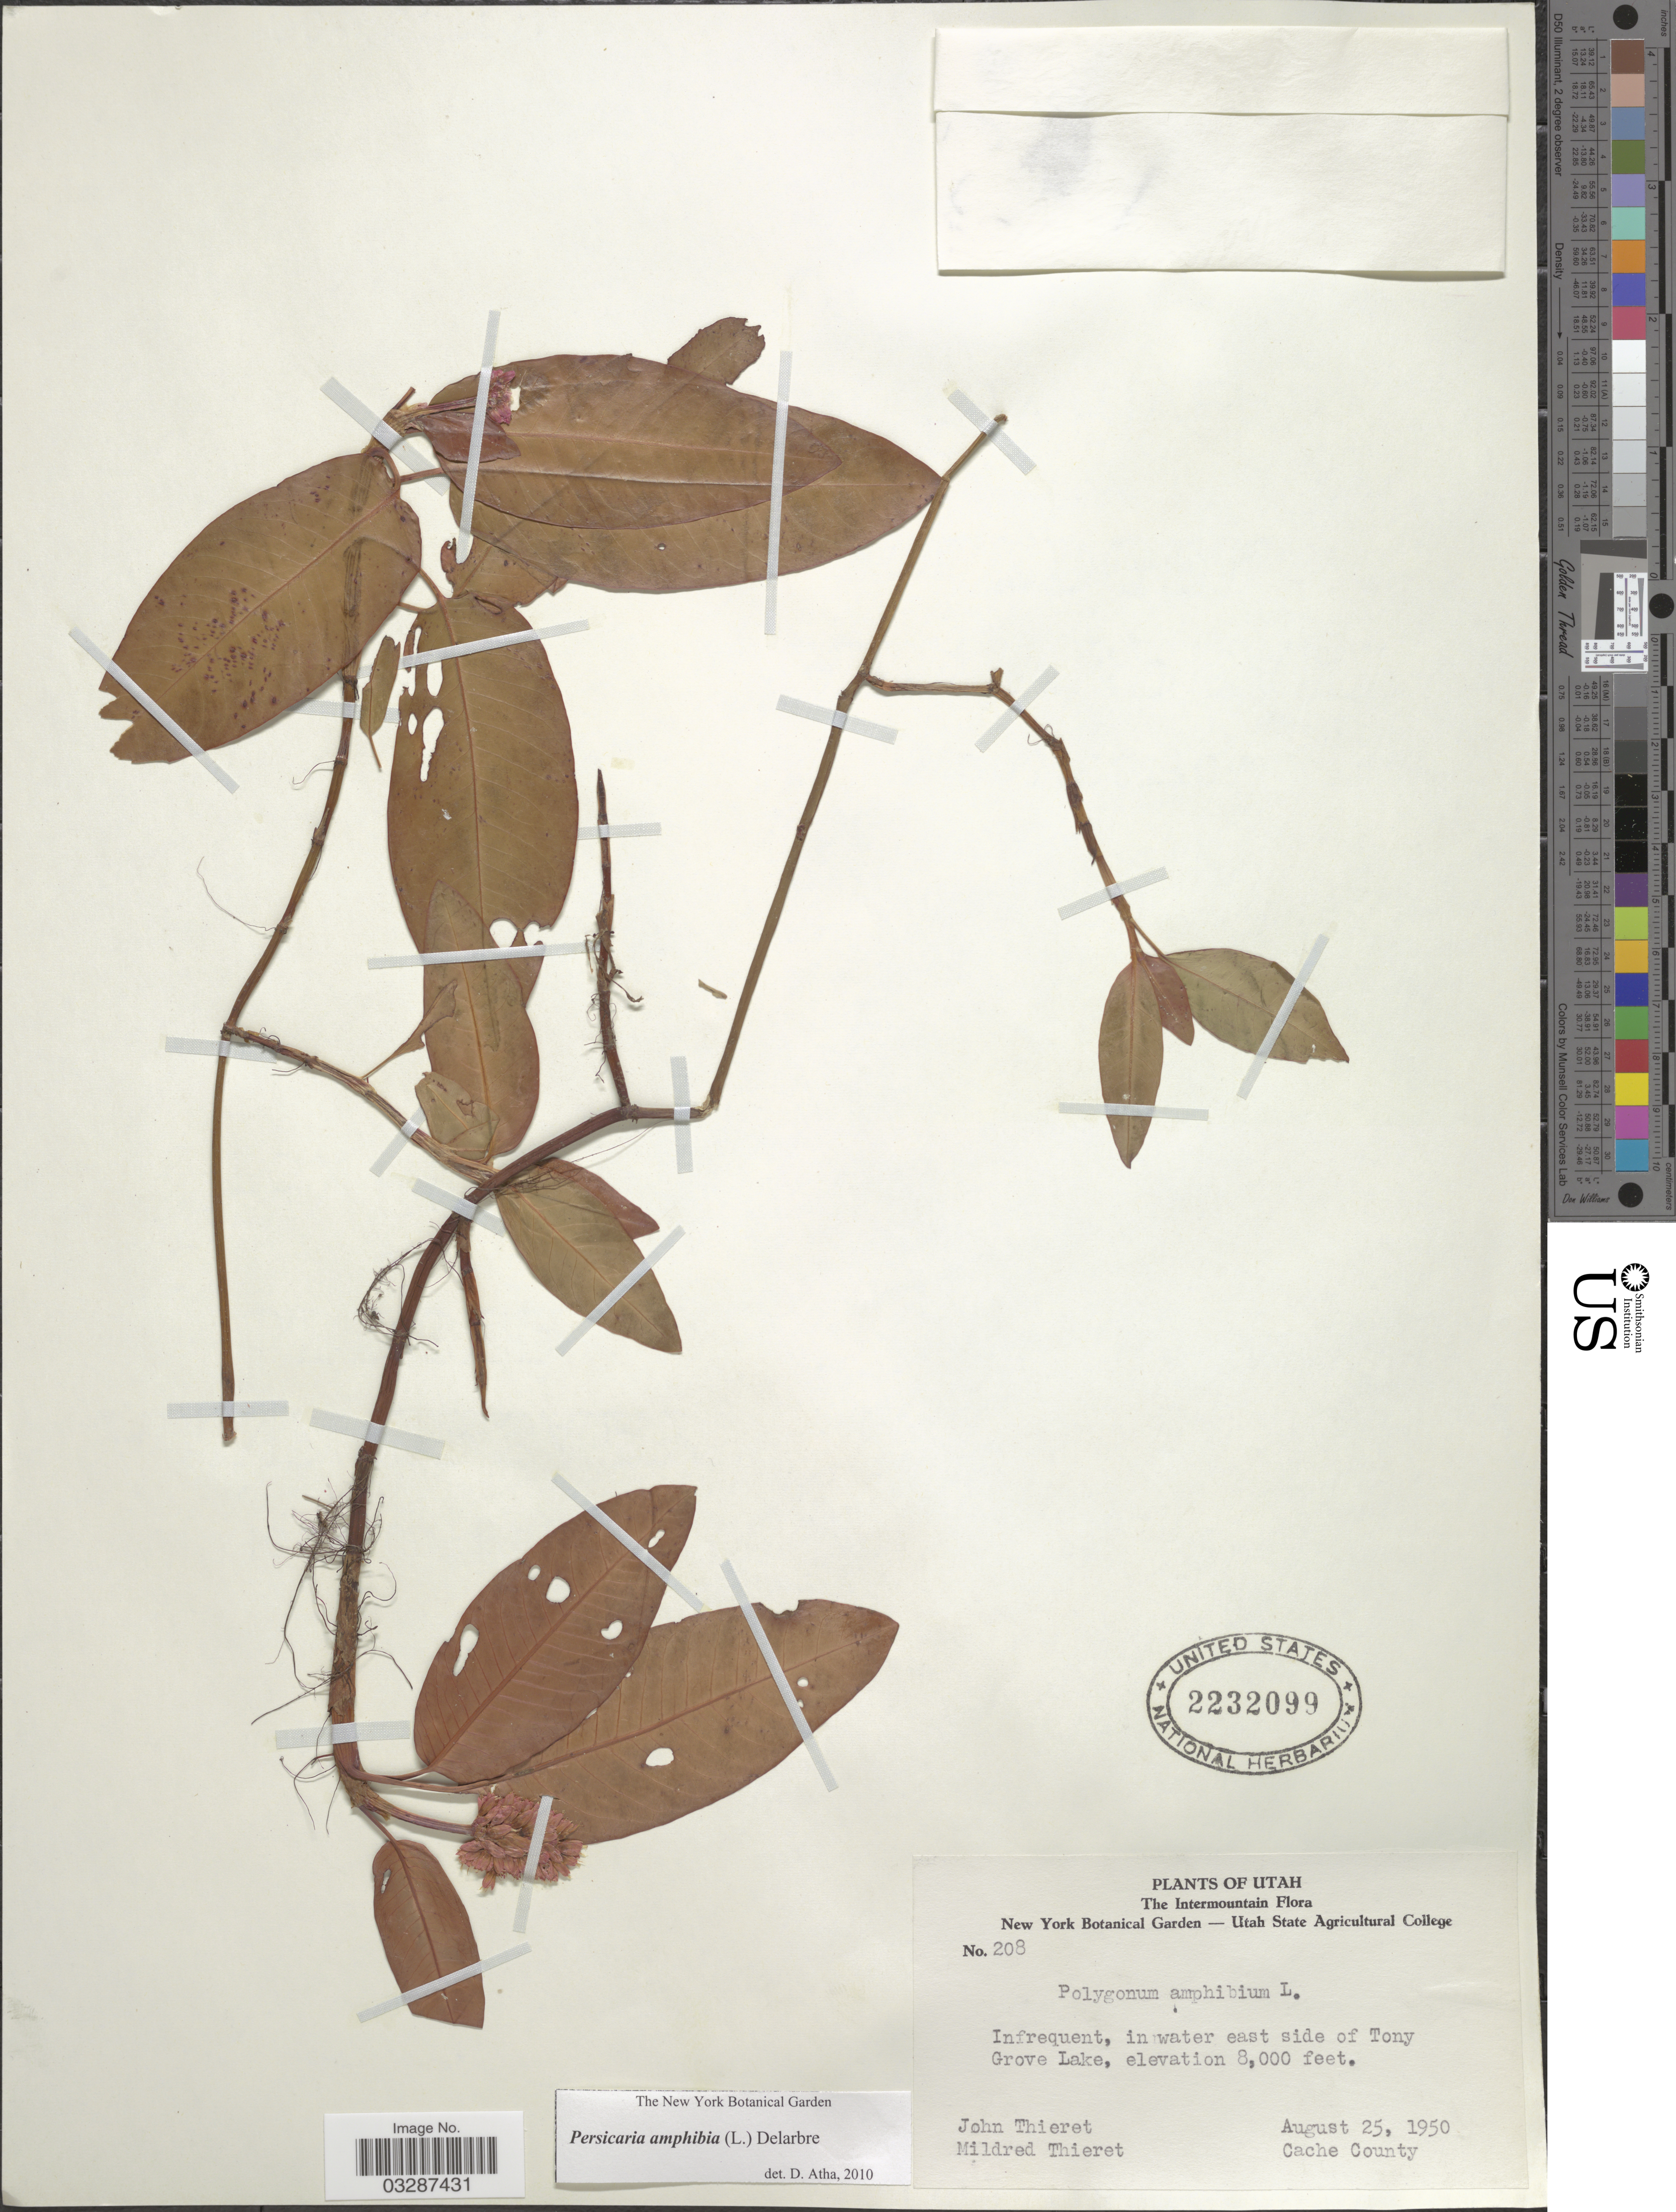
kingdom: Plantae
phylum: Tracheophyta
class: Magnoliopsida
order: Caryophyllales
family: Polygonaceae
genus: Persicaria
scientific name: Persicaria amphibia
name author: (L.) Delarbre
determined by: Atha, D. E.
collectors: J. W. Thieret & M. Thieret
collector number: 208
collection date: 1950-08-25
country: United States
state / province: Utah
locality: The Intermountain. In water east side of Tony Grove Lake. Cache County.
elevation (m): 2438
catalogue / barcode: US 2232099